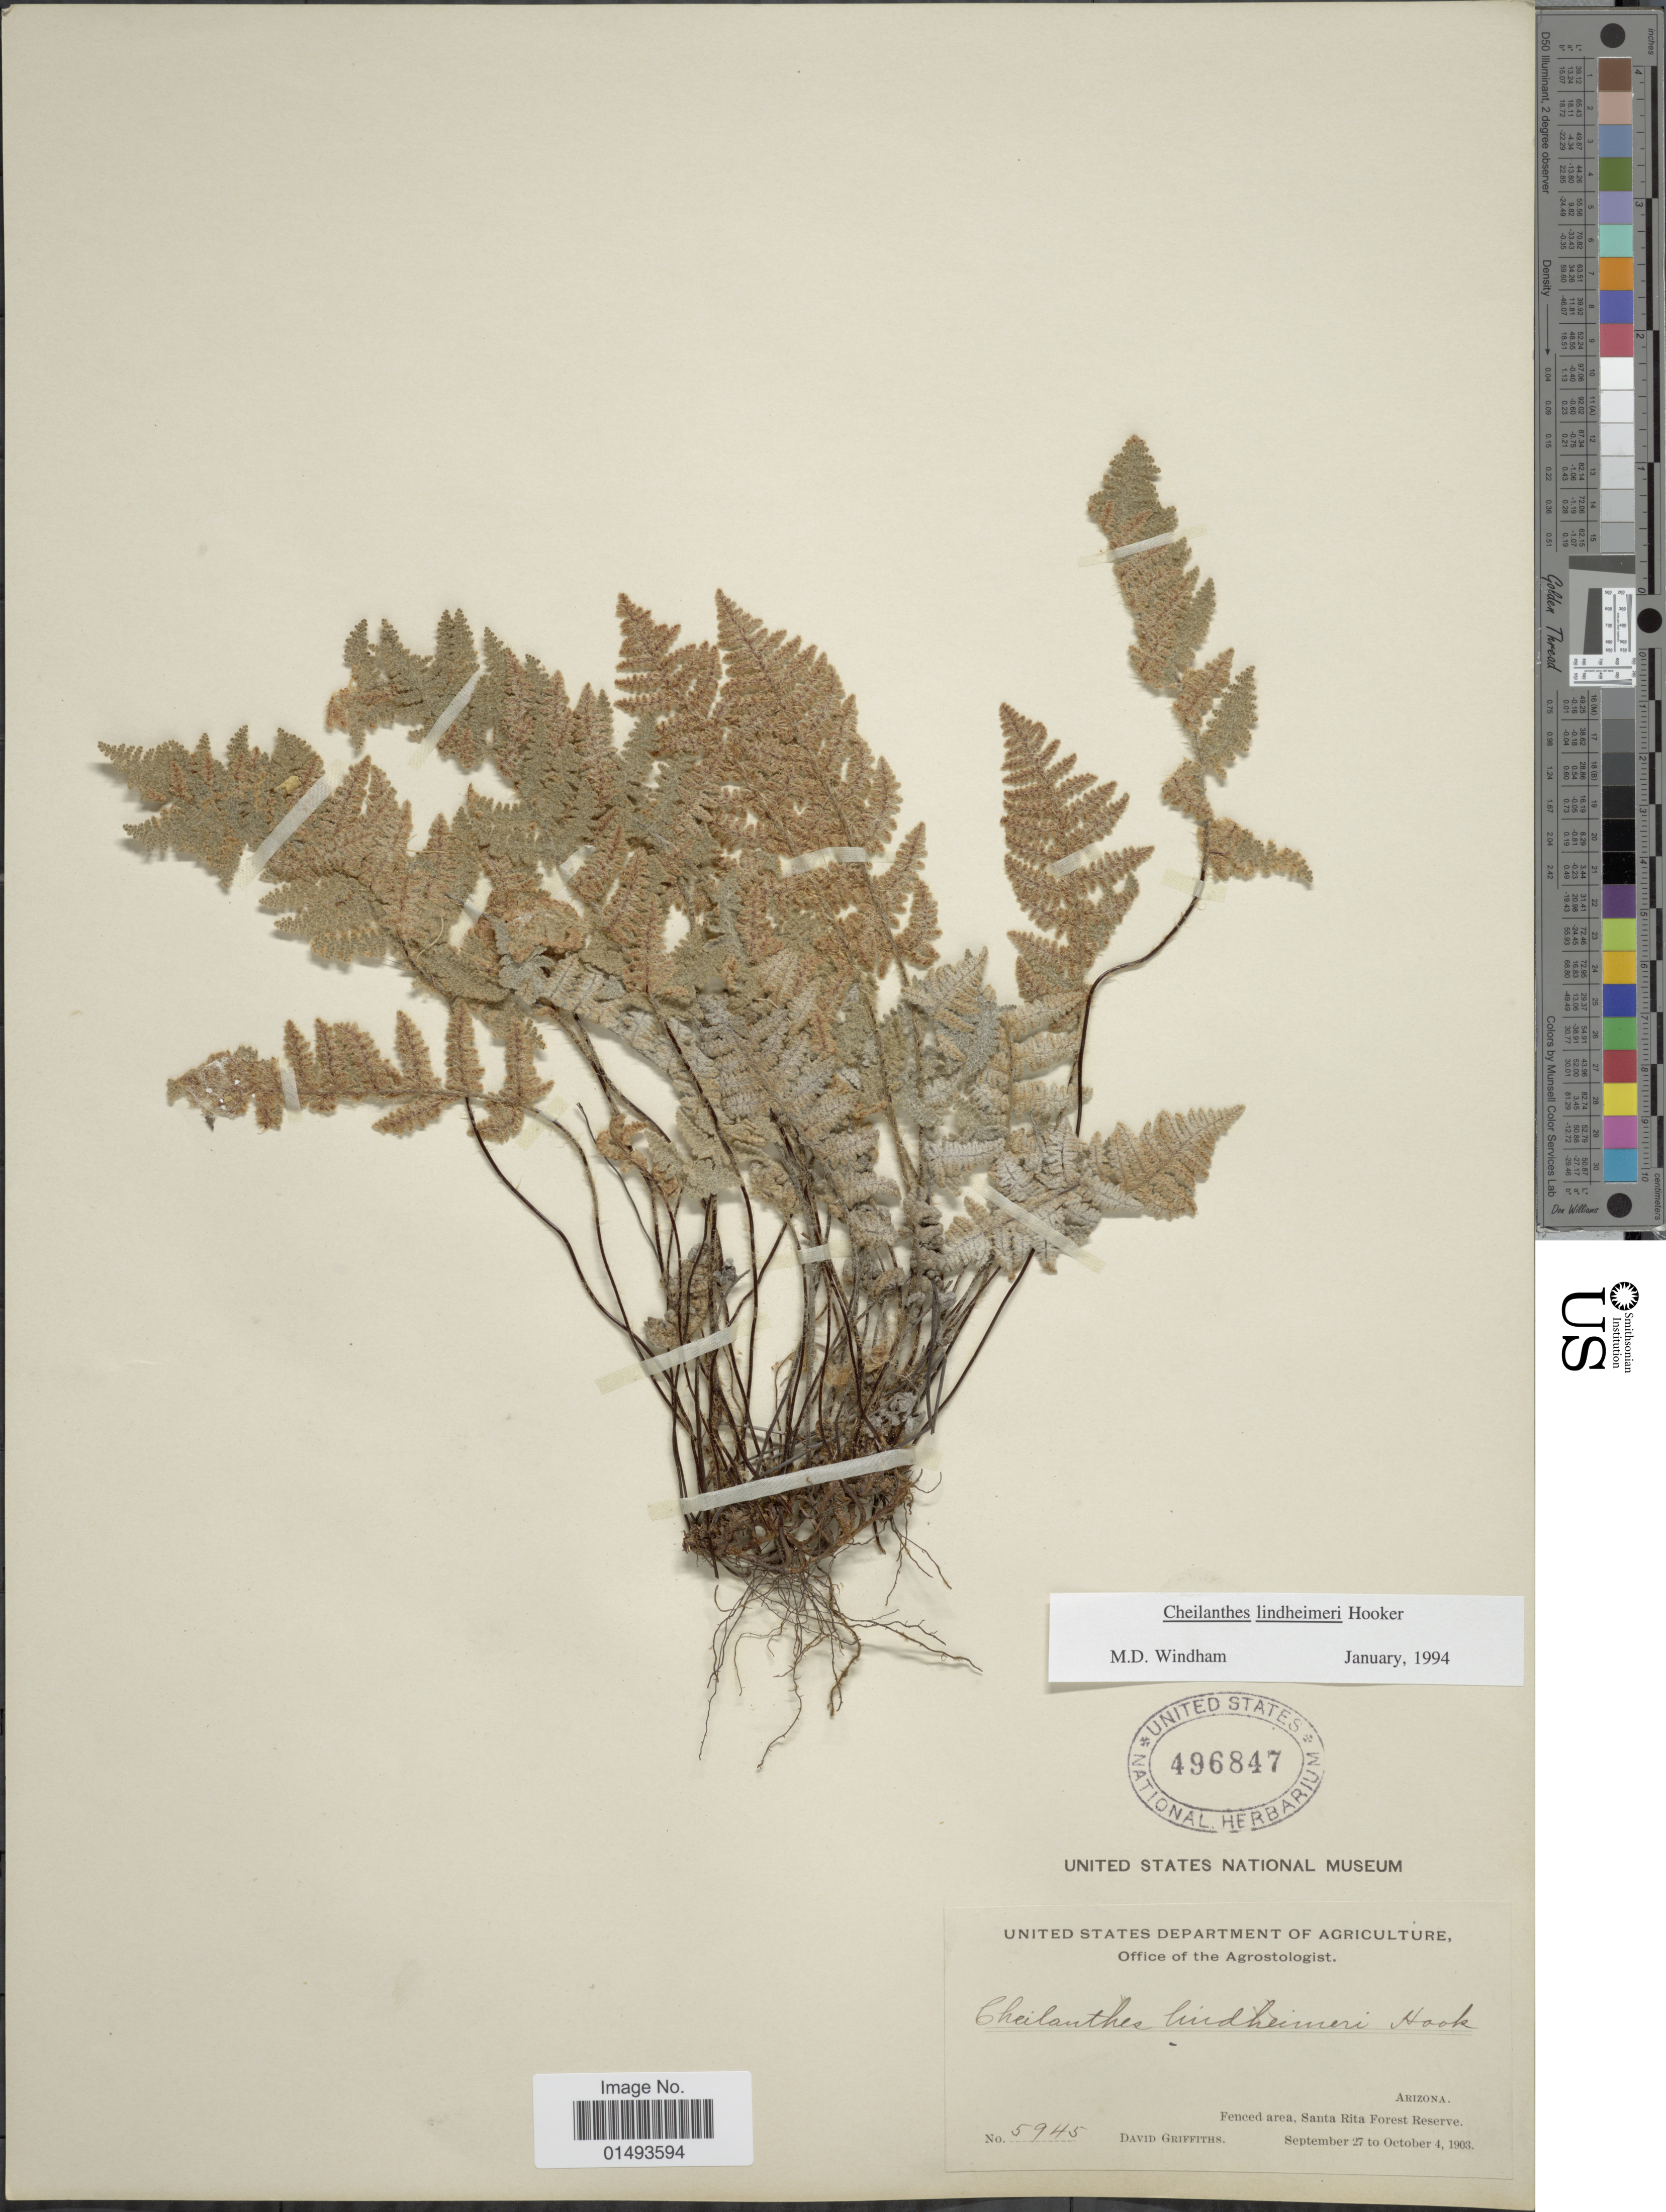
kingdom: Plantae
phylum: Tracheophyta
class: Polypodiopsida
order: Polypodiales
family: Pteridaceae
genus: Myriopteris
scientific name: Myriopteris lindheimeri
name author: (Hook.) J. Sm.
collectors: D. Griffiths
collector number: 5945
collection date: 1903-09-27/1903-10-04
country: United States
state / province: Arizona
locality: Fenced area, Santa Rita Forest Reserve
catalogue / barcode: US 496847